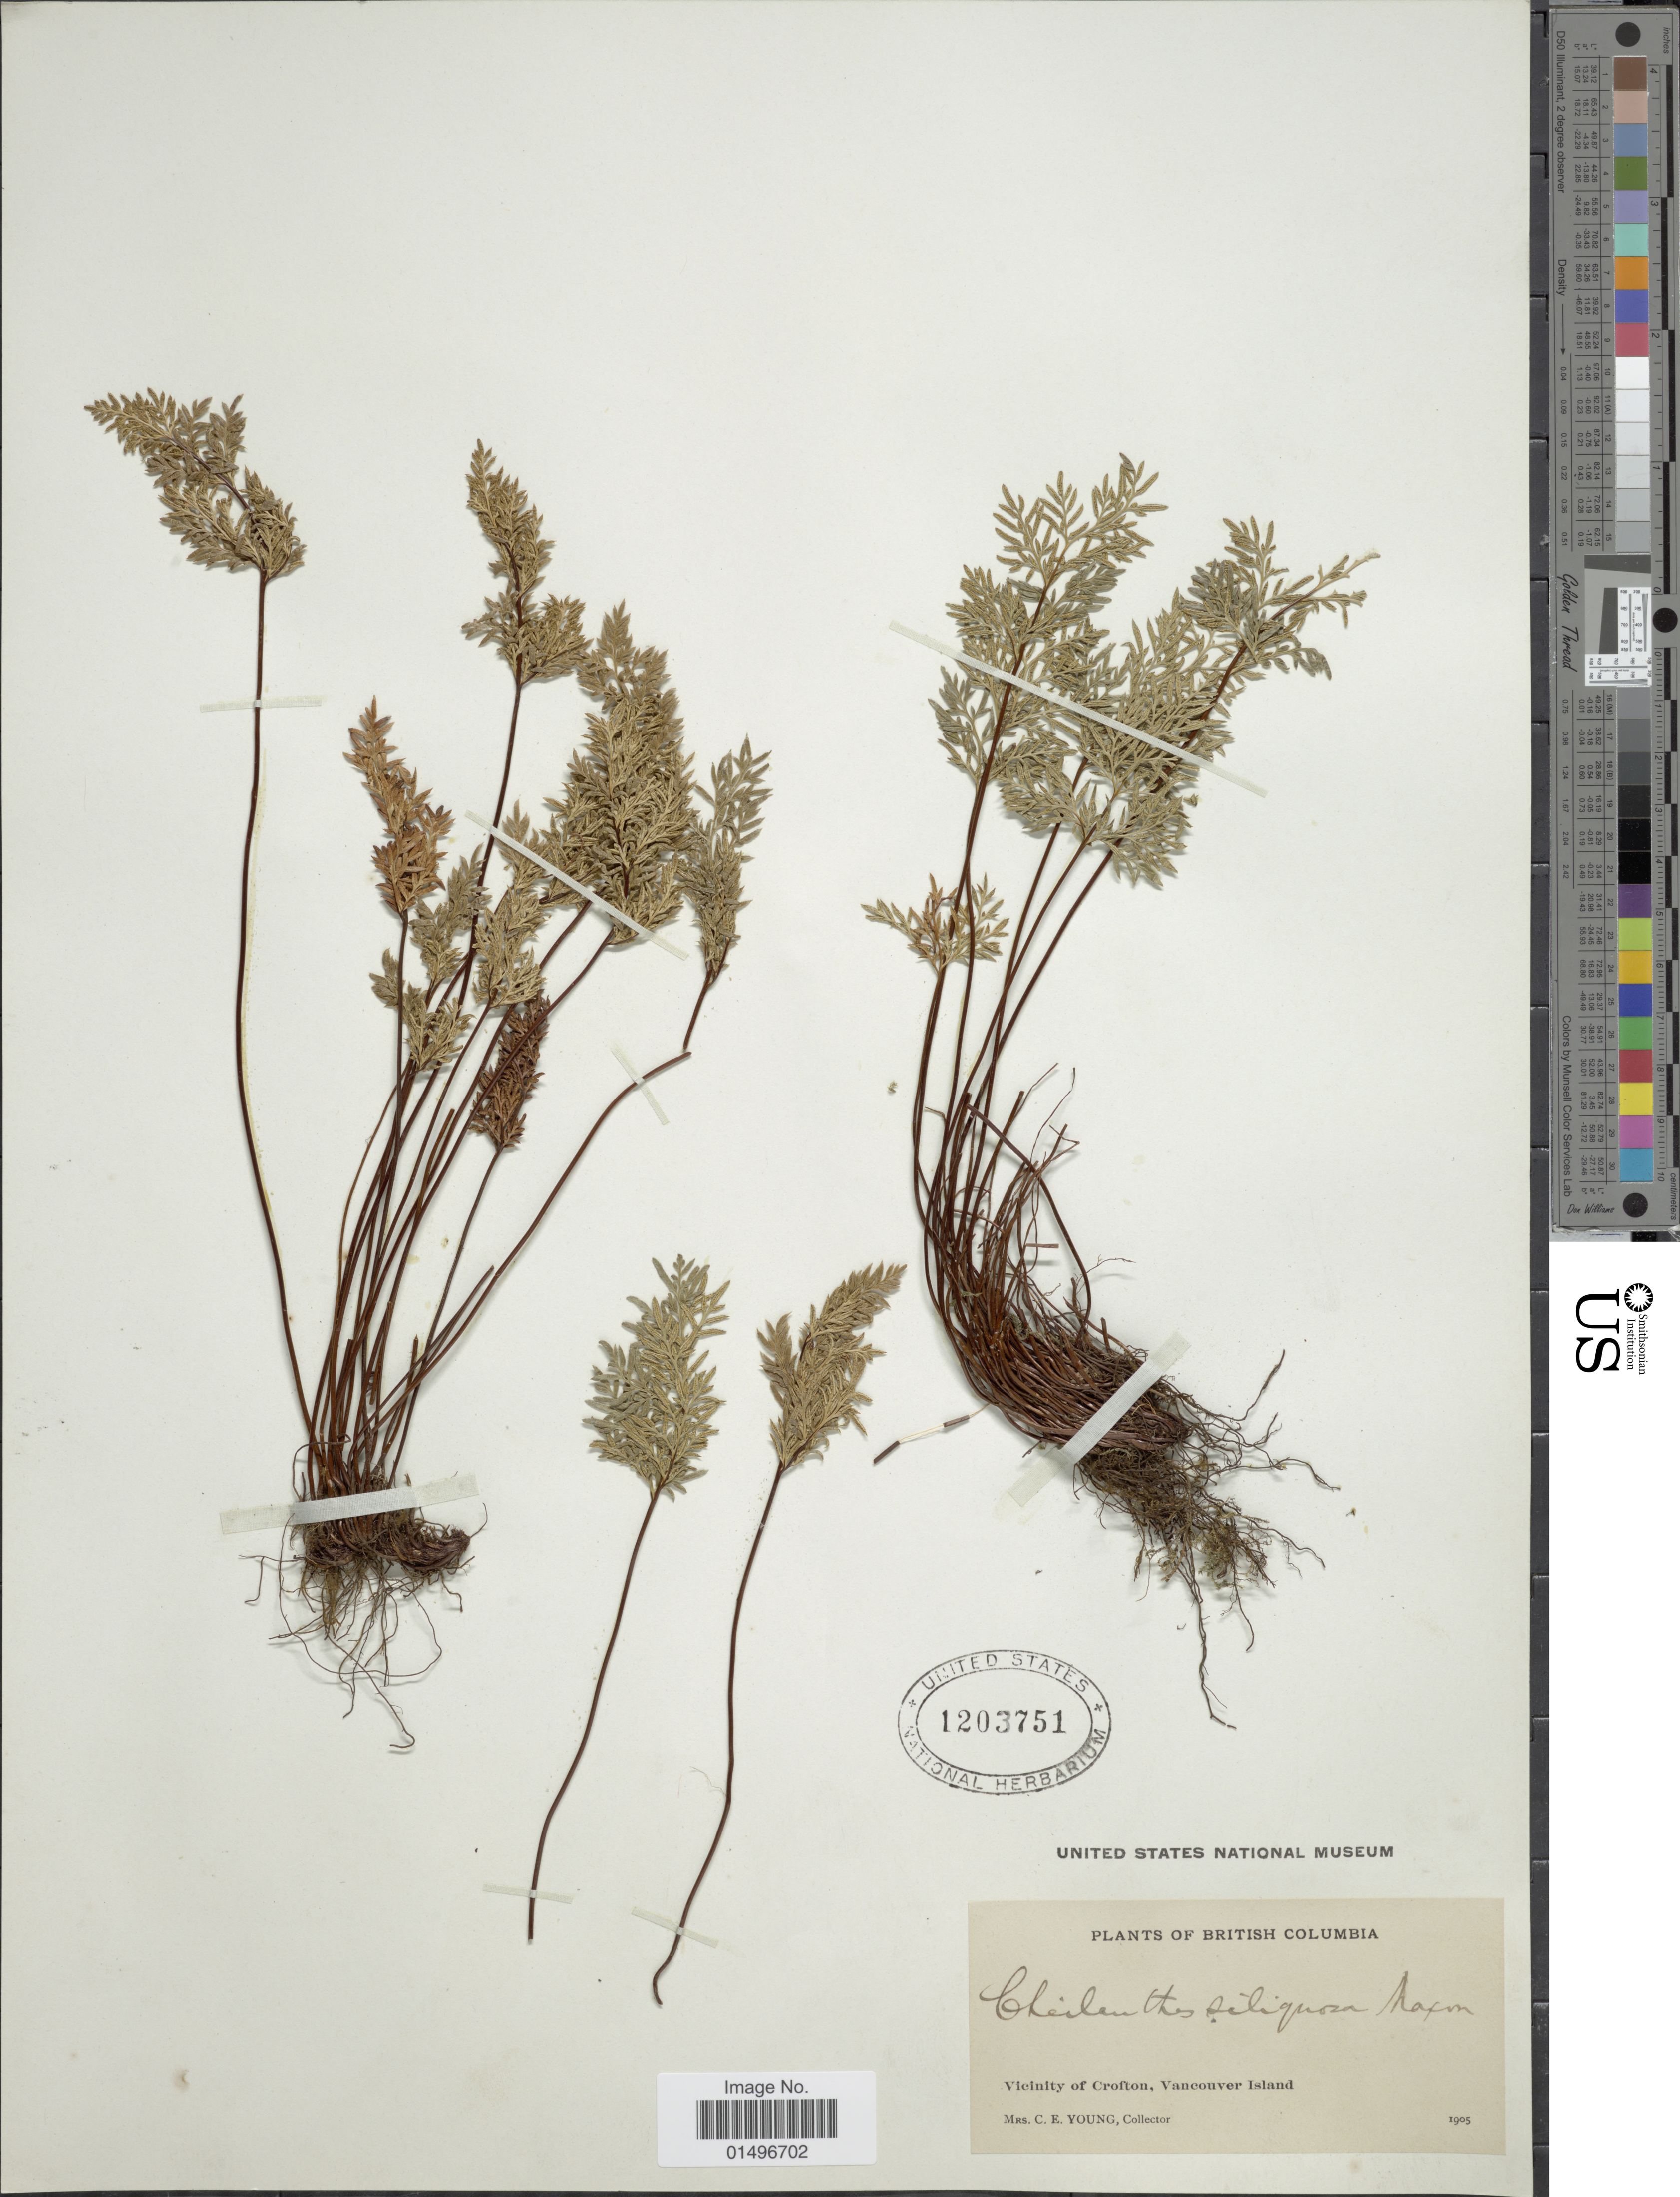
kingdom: Plantae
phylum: Tracheophyta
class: Polypodiopsida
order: Polypodiales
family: Pteridaceae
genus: Aspidotis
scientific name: Aspidotis densa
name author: (Brack.) Lellinger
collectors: C. Young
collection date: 1905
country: Canada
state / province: British Columbia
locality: British Columbia, Vicinity of Crofton, Vancouver Island.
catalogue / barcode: US 1203751